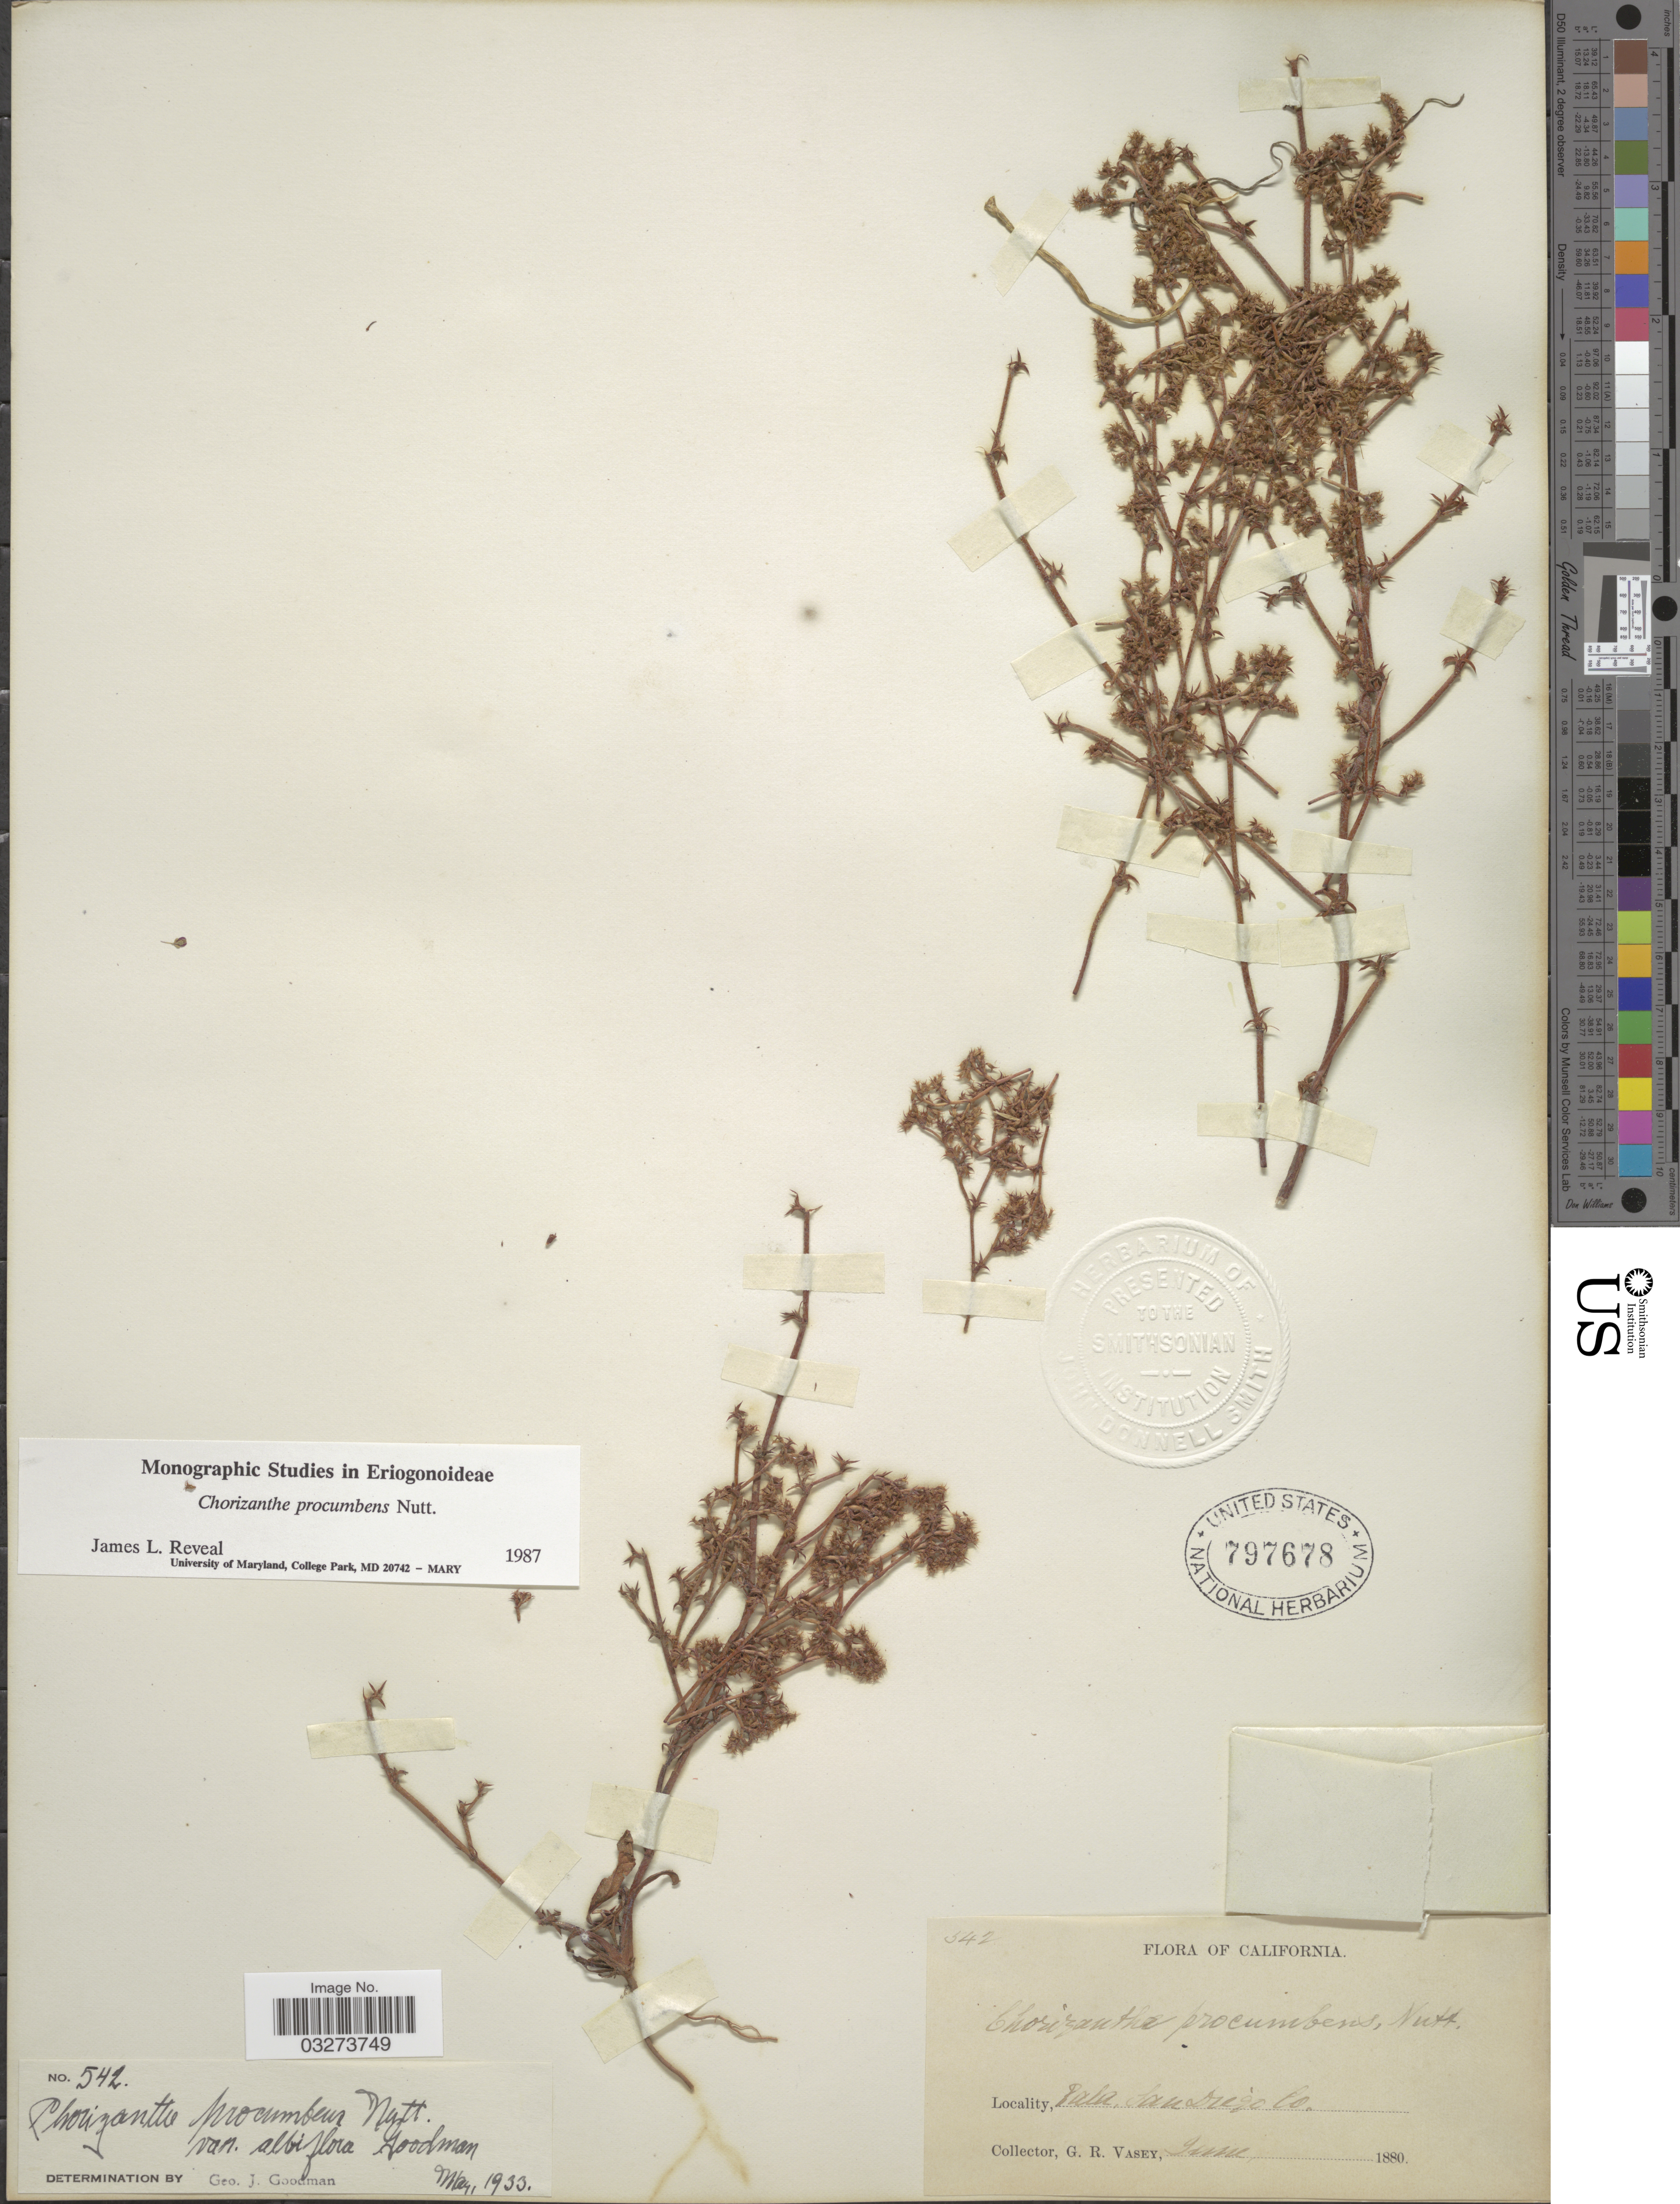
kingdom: Plantae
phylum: Tracheophyta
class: Magnoliopsida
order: Caryophyllales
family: Polygonaceae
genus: Chorizanthe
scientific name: Chorizanthe procumbens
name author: Nutt.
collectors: G. R. Vasey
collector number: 542?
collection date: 1880-06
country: United States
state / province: California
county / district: San Diego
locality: Pala, San Diego Co.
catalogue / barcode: US 797678